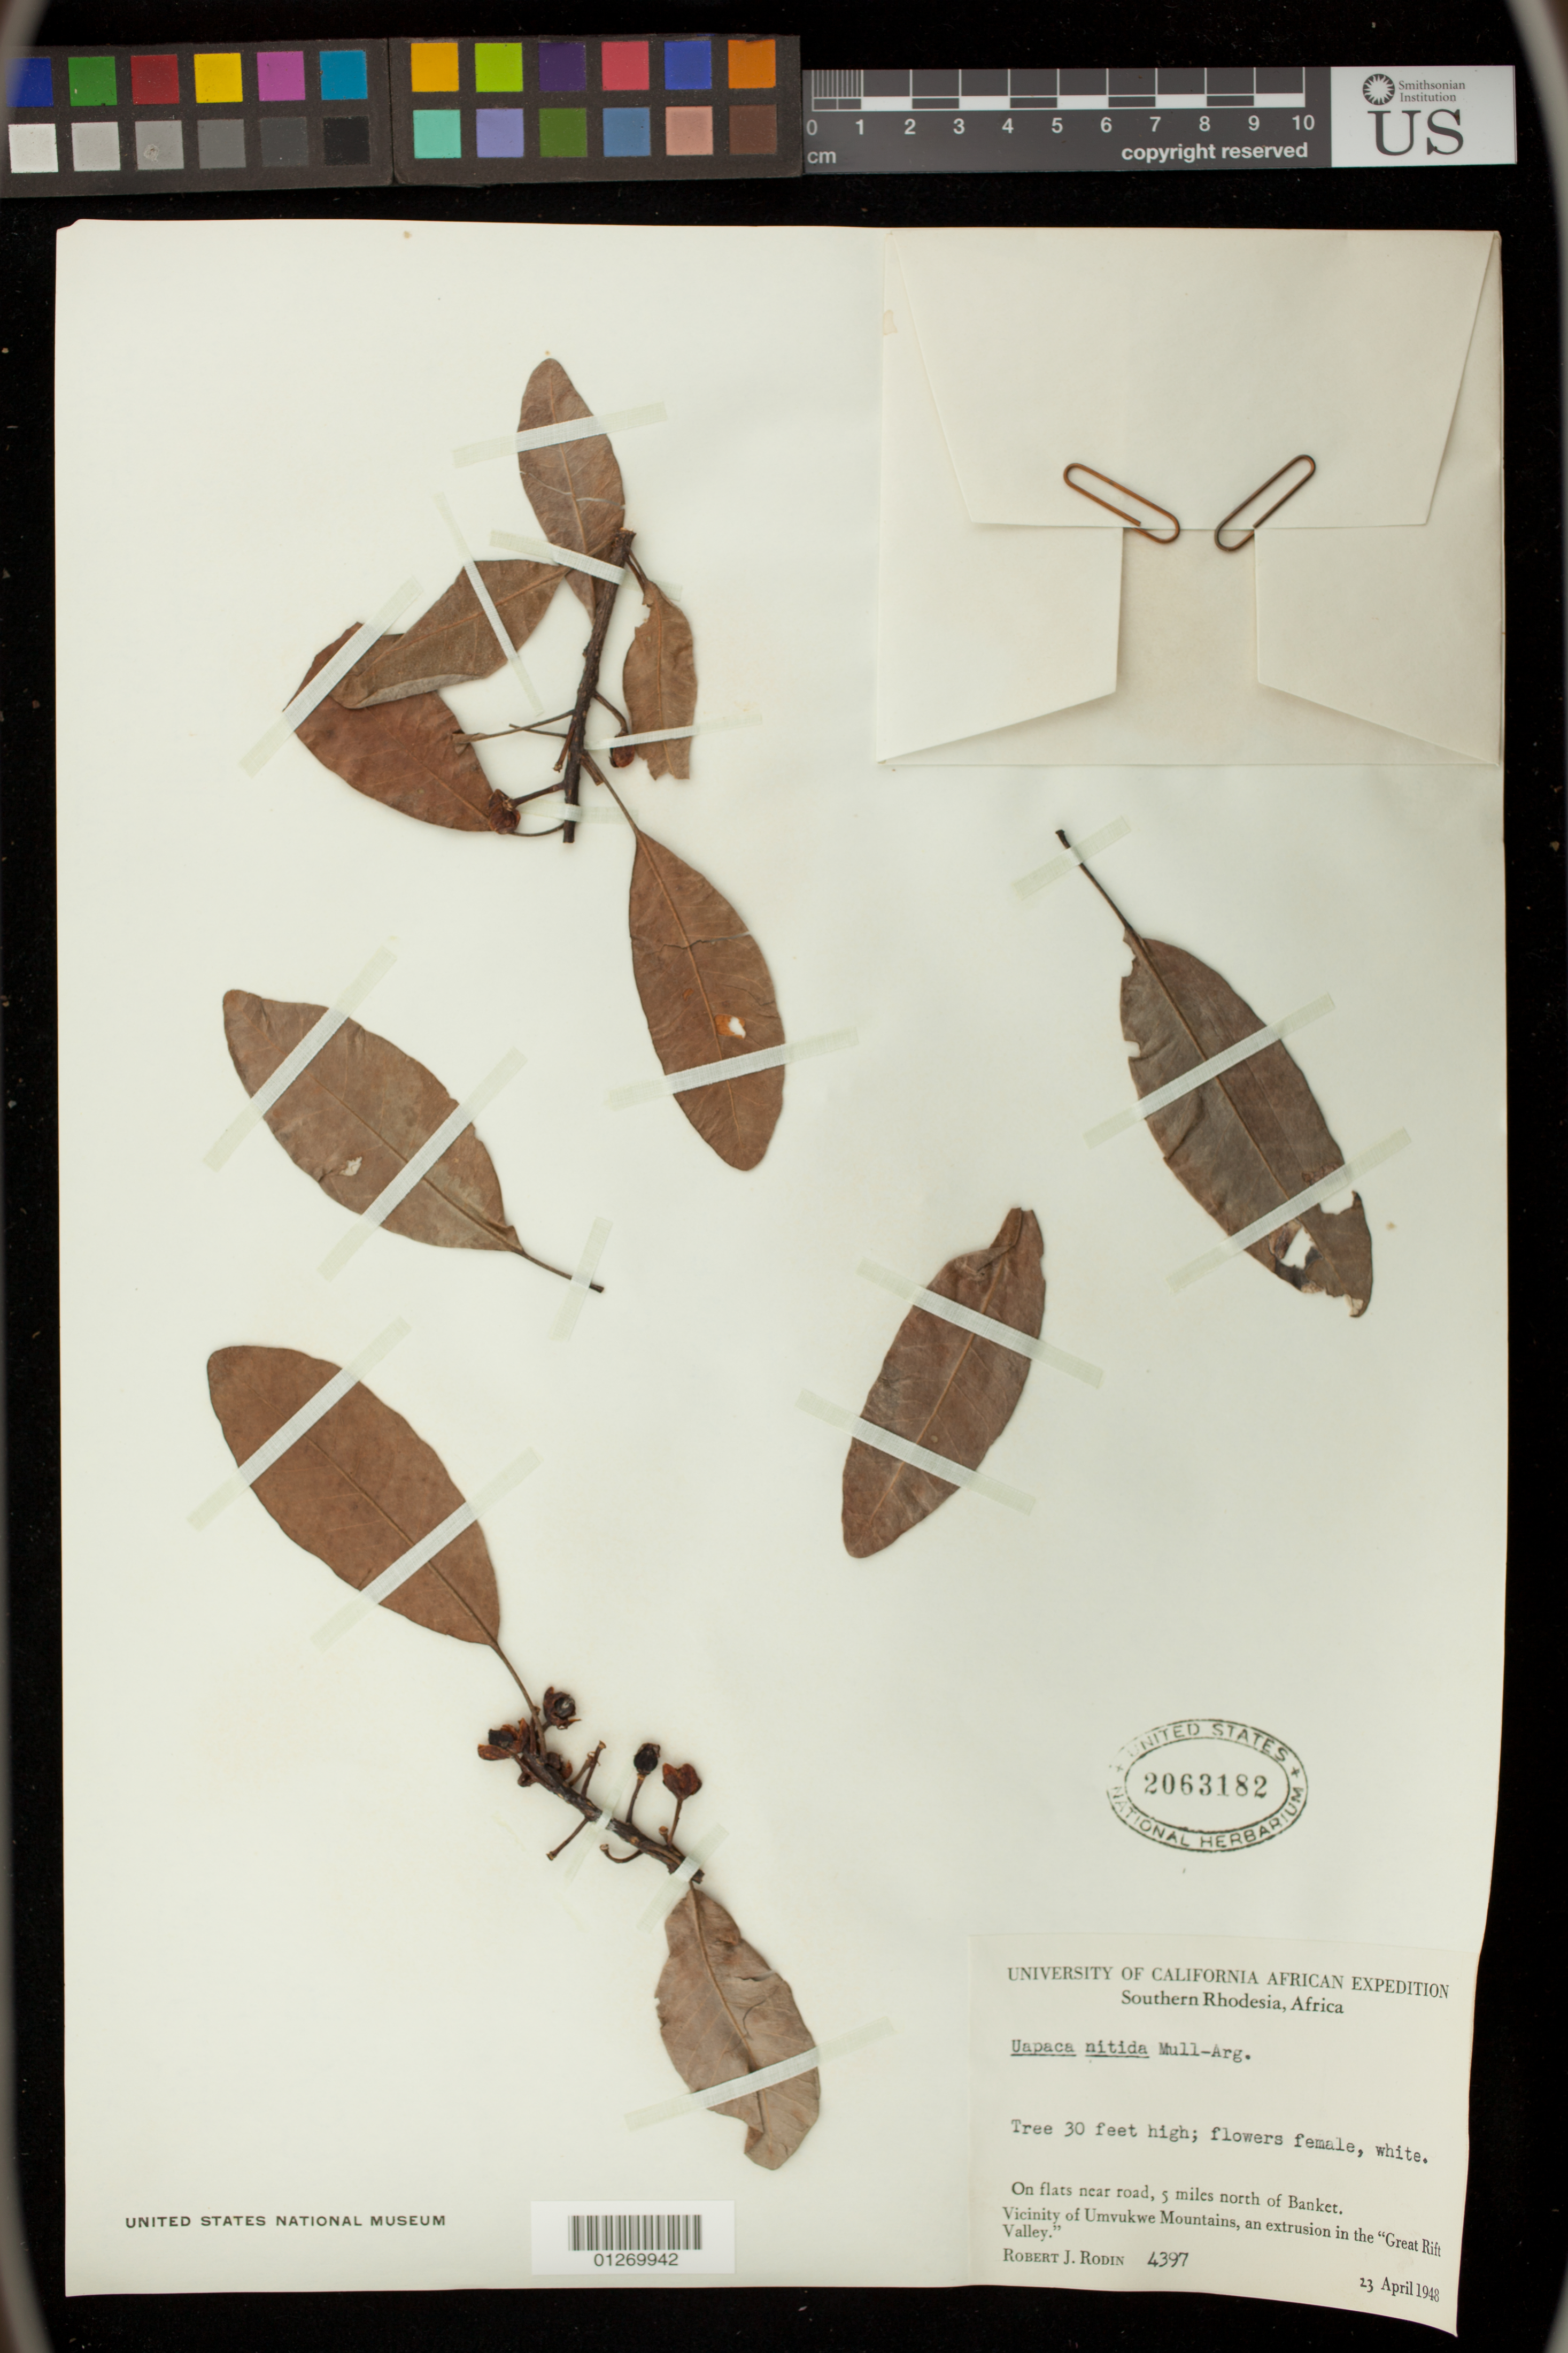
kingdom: Plantae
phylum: Tracheophyta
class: Magnoliopsida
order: Malpighiales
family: Phyllanthaceae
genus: Uapaca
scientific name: Uapaca nitida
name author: Müll. Arg.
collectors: R. J. Rodin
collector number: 4397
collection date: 1948-04-23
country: Zimbabwe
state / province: Mashonaland West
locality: On flats near road, 5 miles north of Banket.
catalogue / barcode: US 2063182